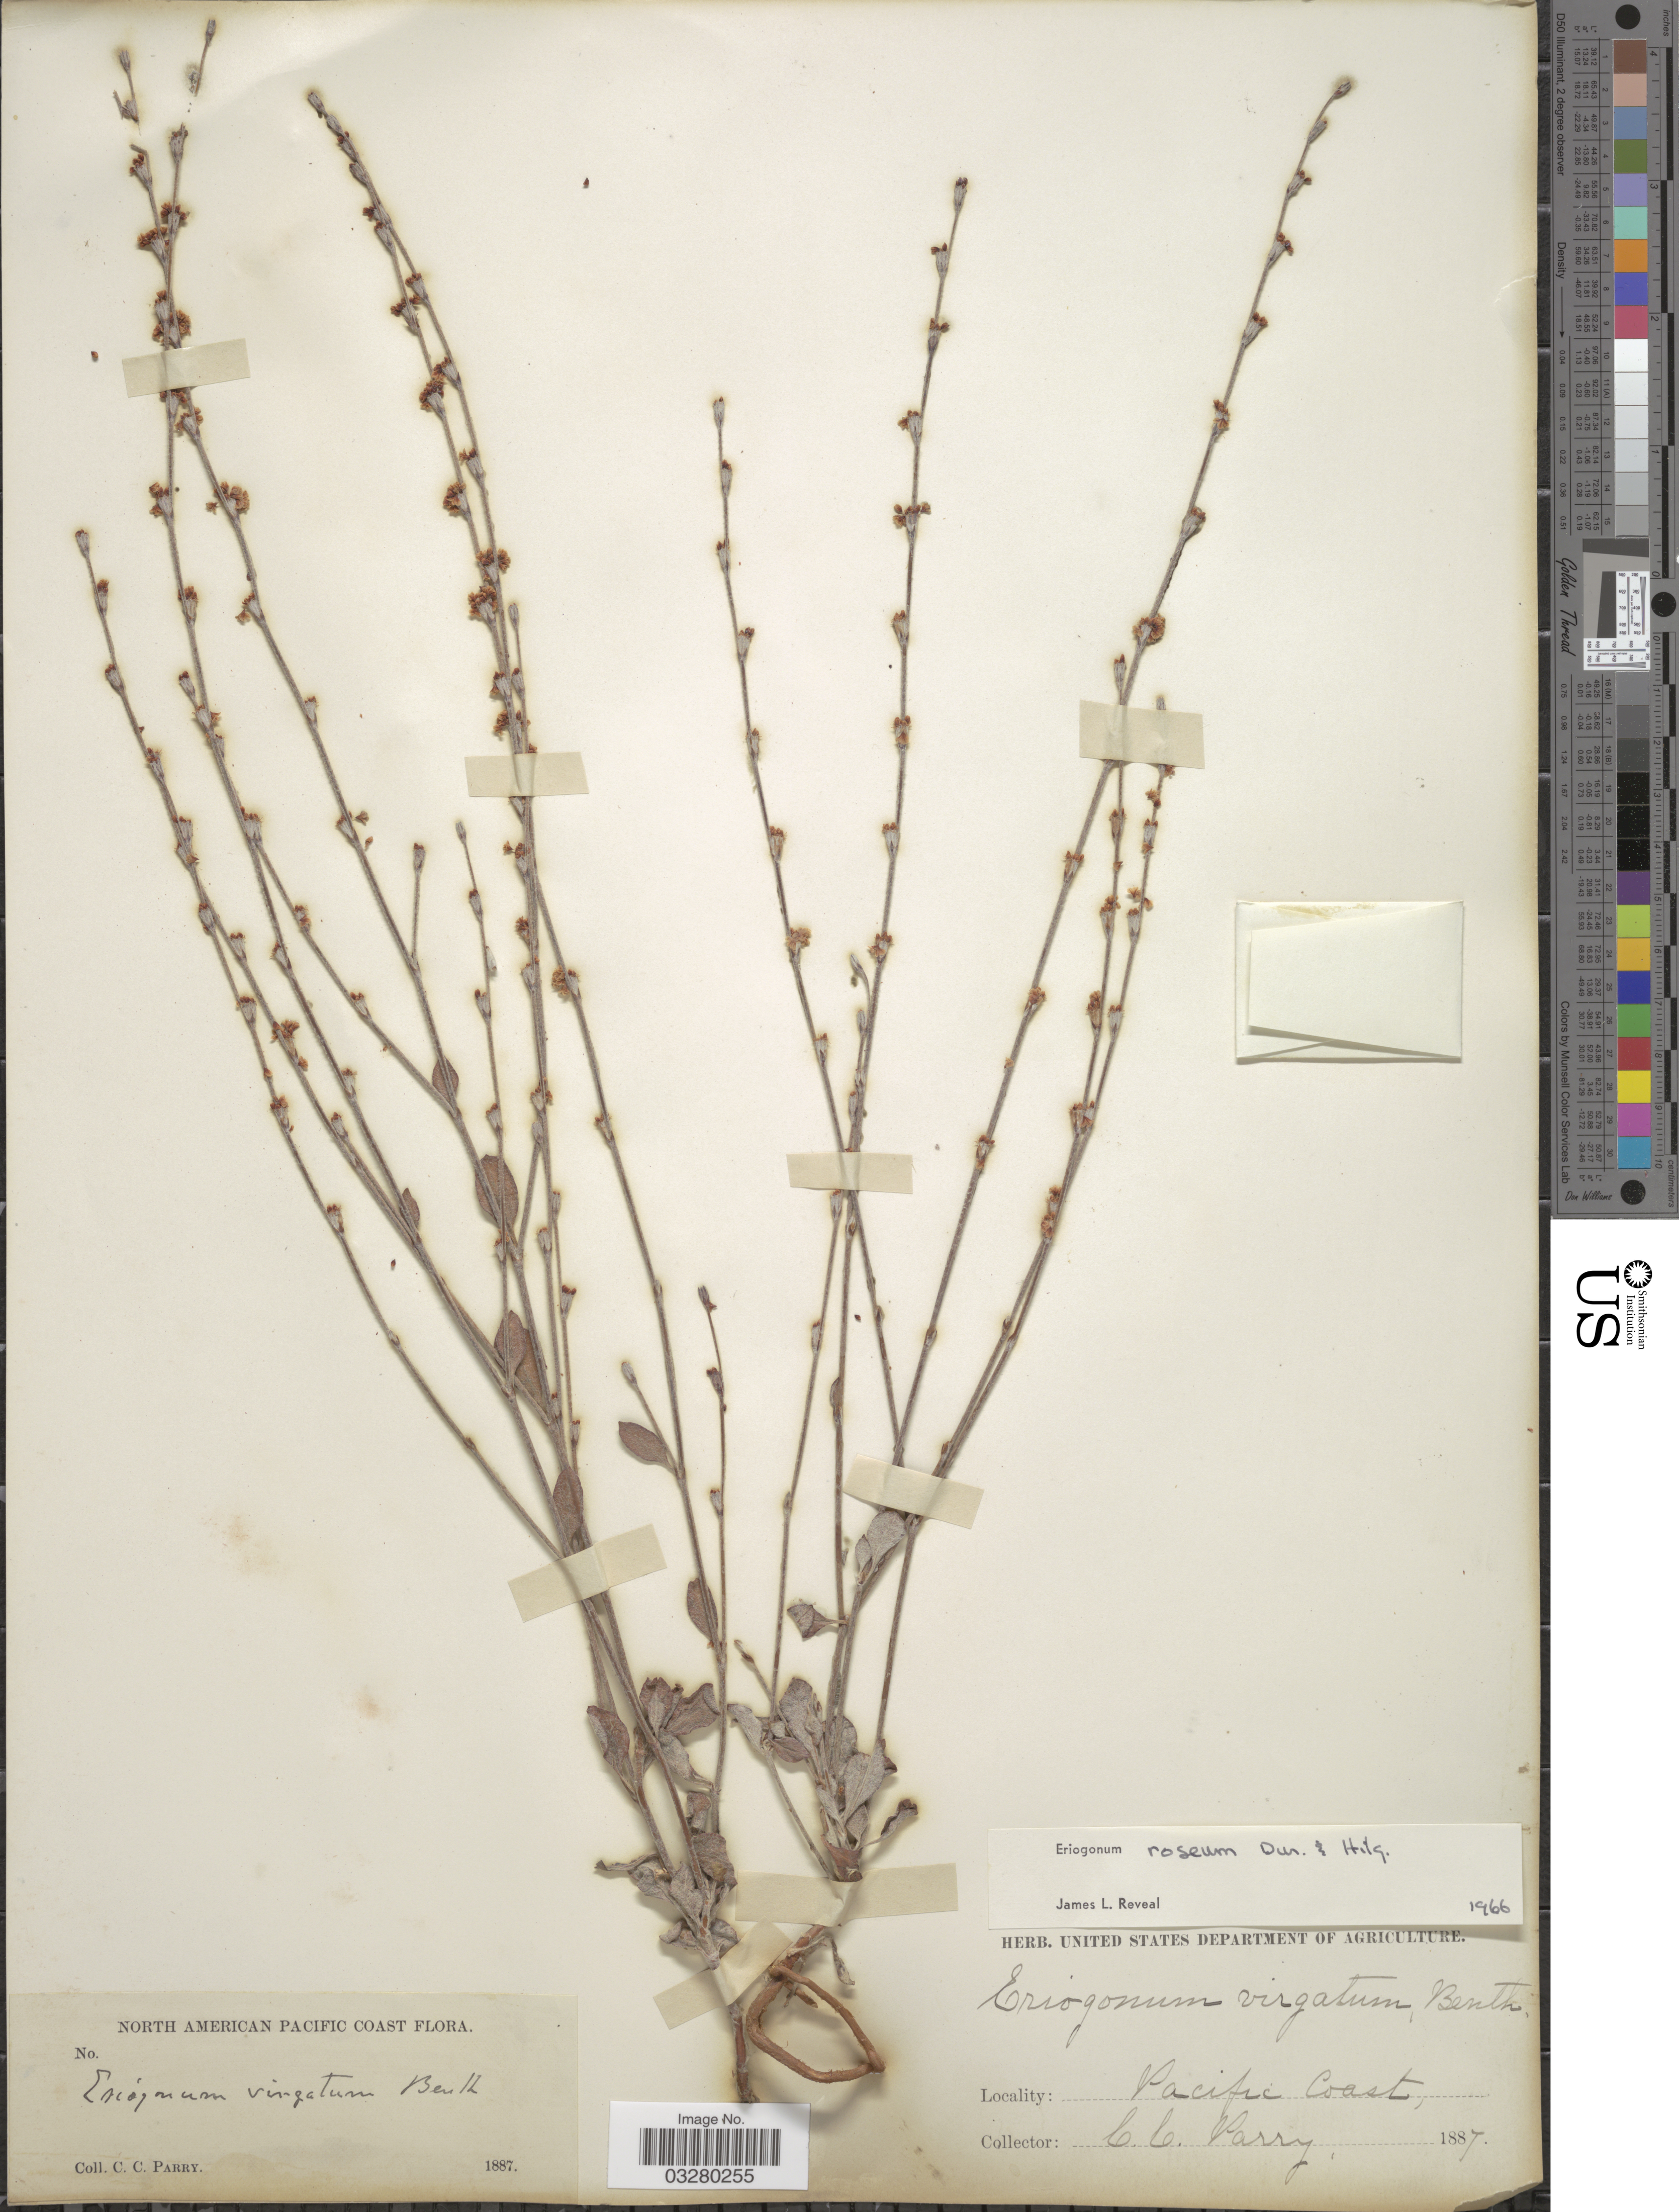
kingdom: Plantae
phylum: Tracheophyta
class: Magnoliopsida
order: Caryophyllales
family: Polygonaceae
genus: Eriogonum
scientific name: Eriogonum roseum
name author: Durand & Hilg.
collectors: C. C. Parry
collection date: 1887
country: United States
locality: North American Pacific Coast.